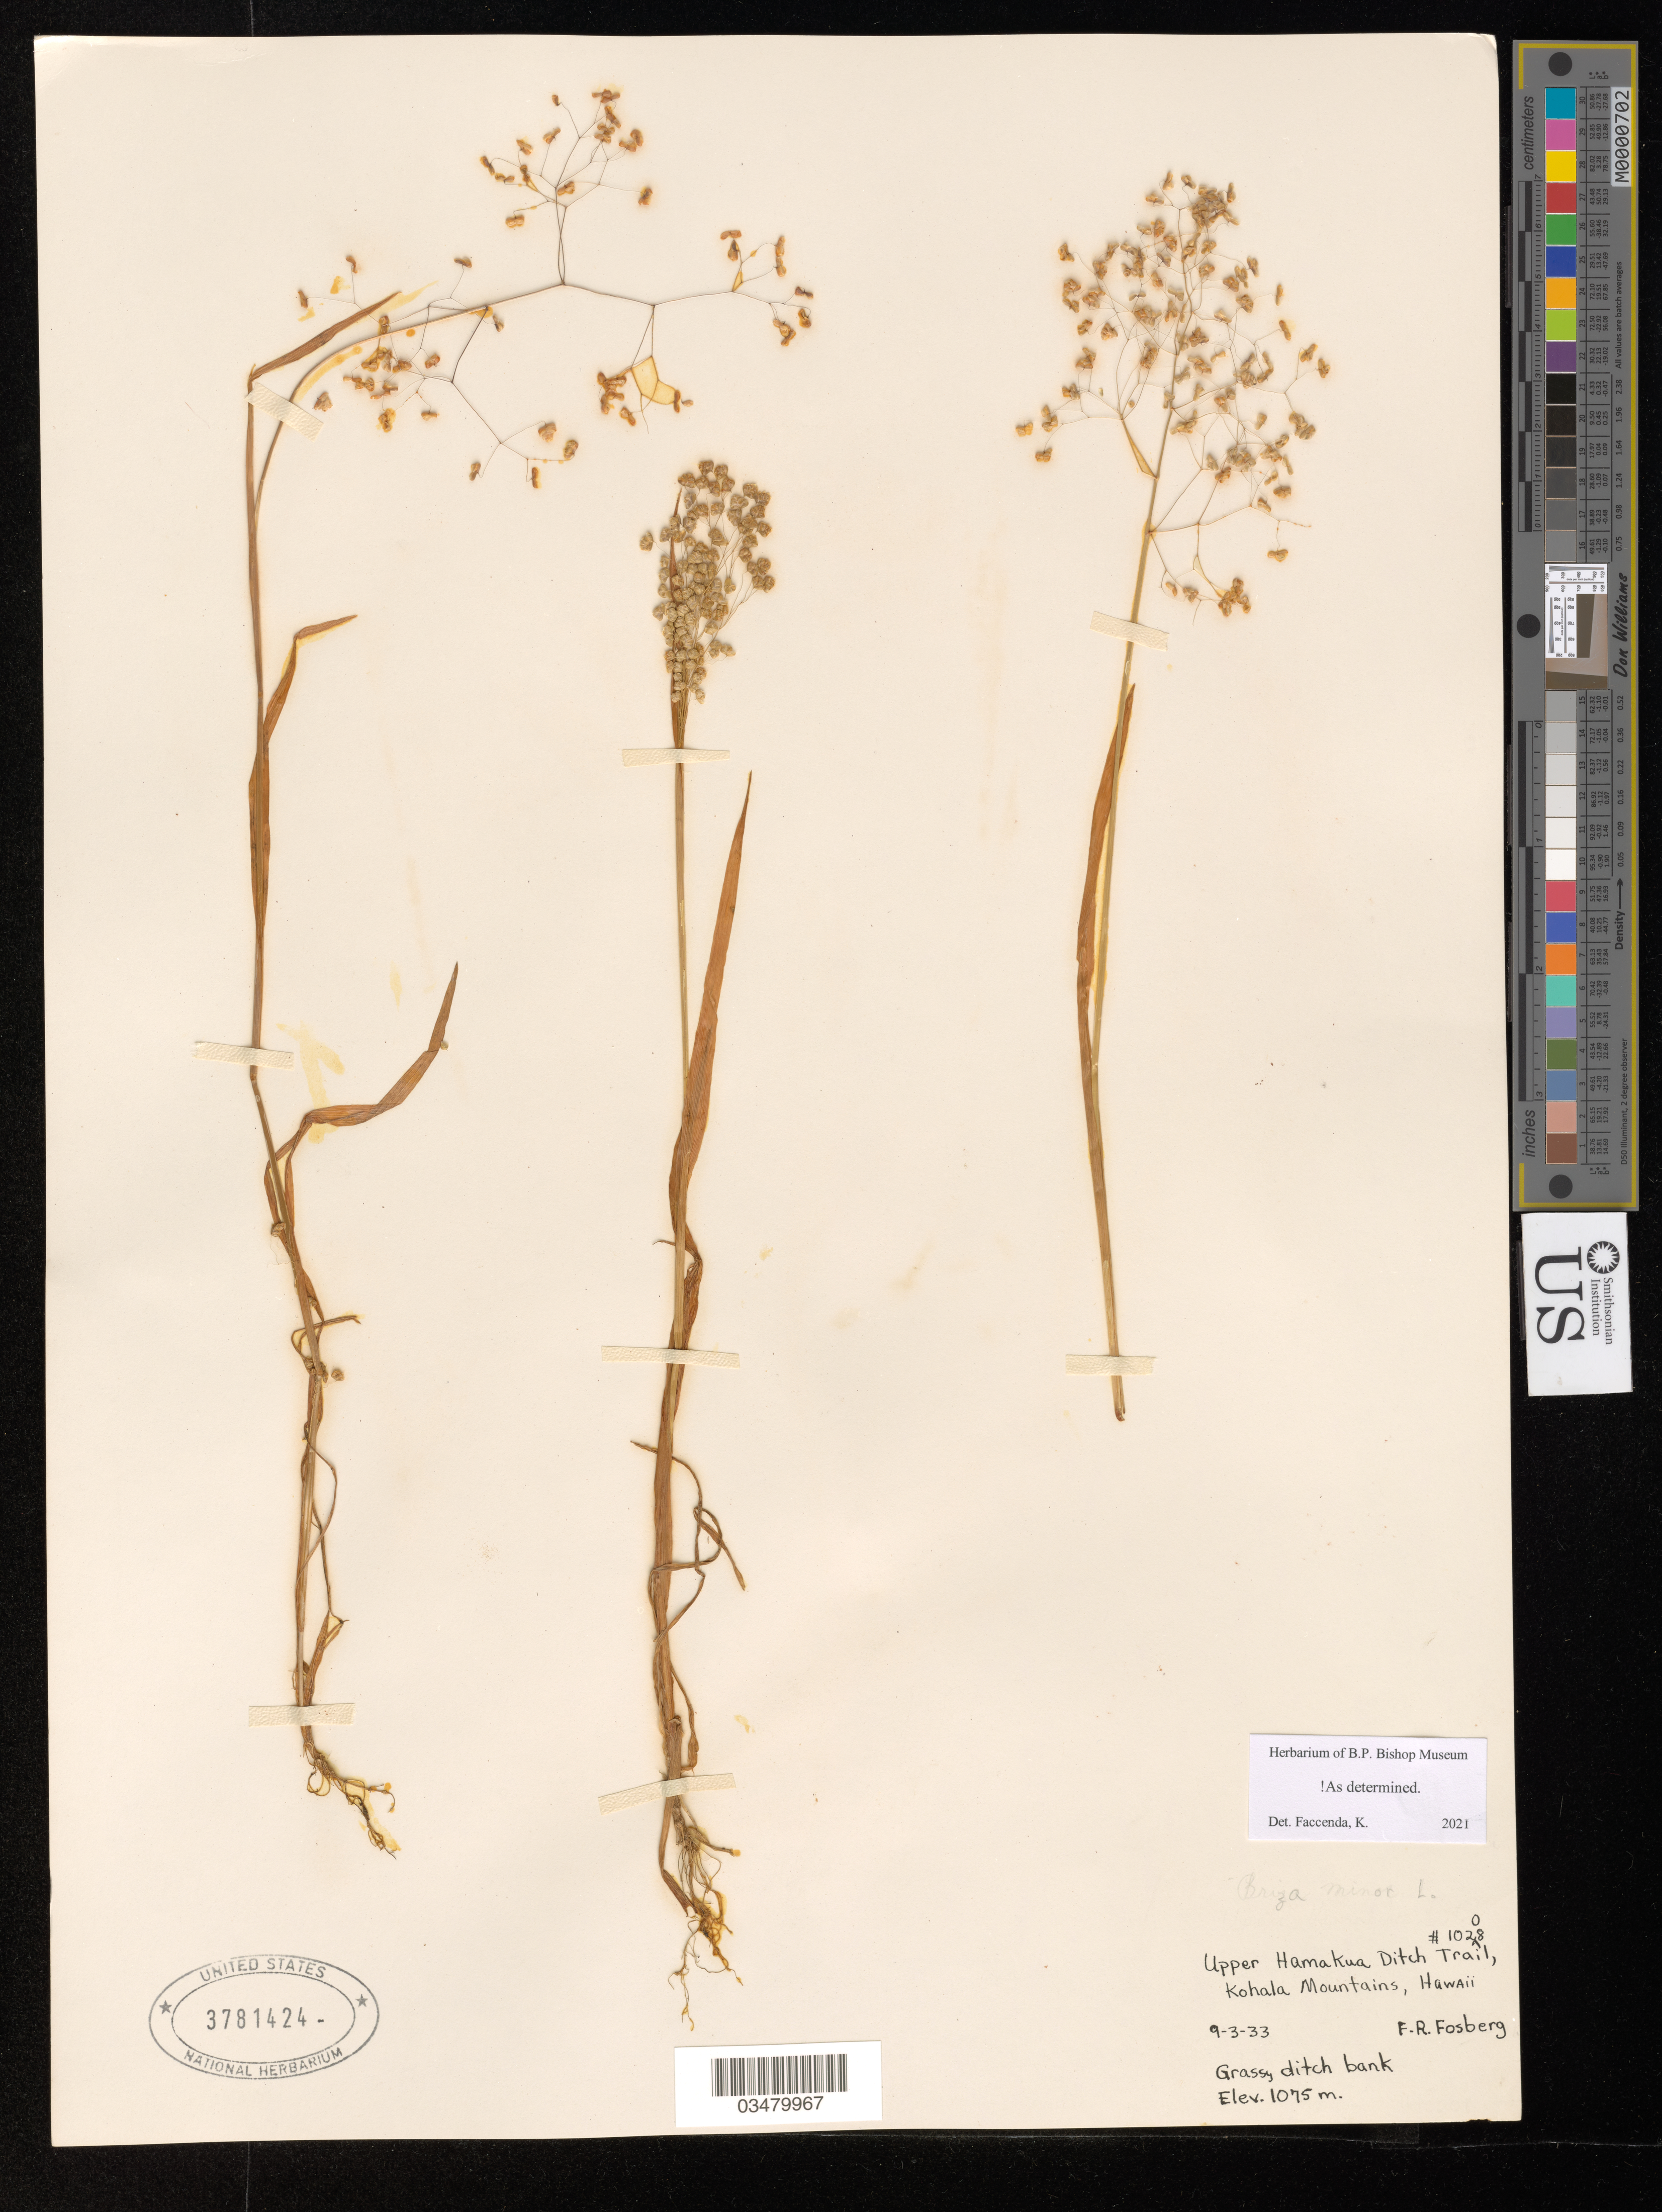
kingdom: Plantae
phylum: Tracheophyta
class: Liliopsida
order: Poales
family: Poaceae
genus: Briza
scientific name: Briza minor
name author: L.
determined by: Faccenda, K.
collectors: F. R. Fosberg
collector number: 10208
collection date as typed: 9 Mar 1933 to 3 Sep 1933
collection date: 1933-03-09/1933-09-03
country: United States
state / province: Hawaii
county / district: Hawaii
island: Hawaii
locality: Upper Hamakua Ditch Trail, Kohala Mountains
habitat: Grassy ditch bank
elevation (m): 1075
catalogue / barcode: US 3781424